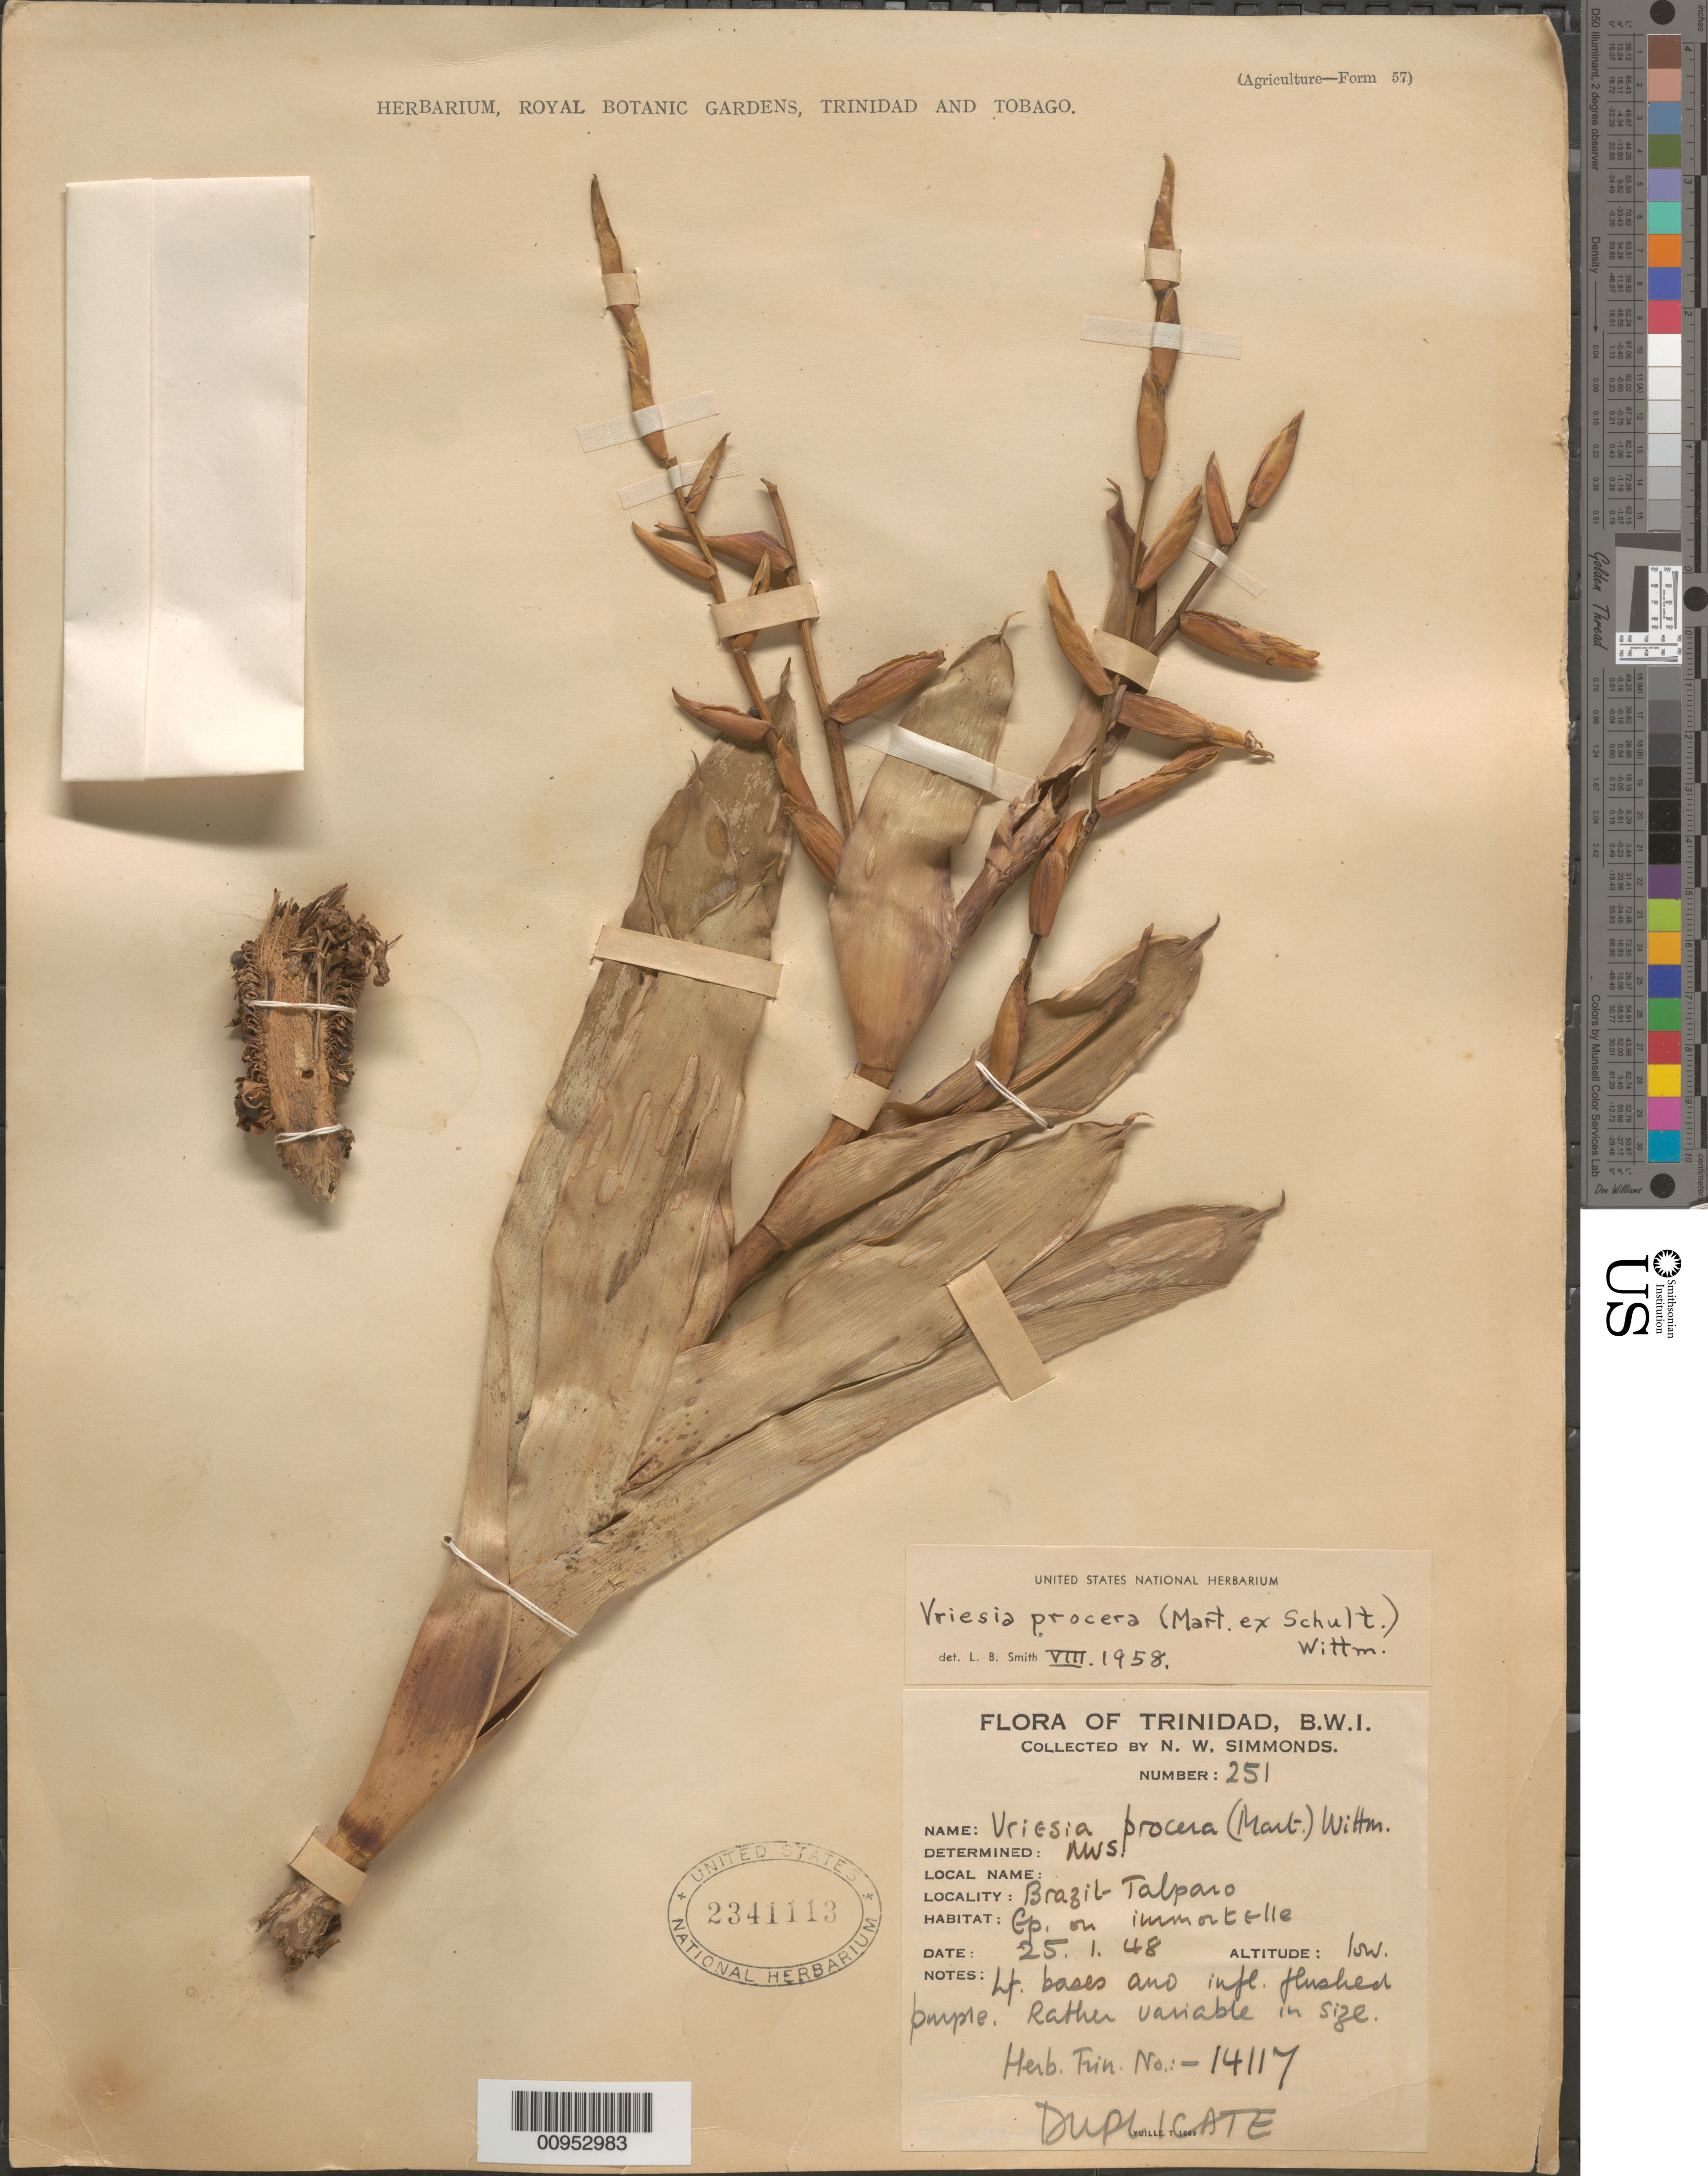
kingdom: Plantae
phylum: Tracheophyta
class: Liliopsida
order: Poales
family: Bromeliaceae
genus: Vriesea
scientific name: Vriesea procera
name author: (Mart. ex Schult. & Schult. f.) Wittm.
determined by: Smith, Lyman B., (US), NMNH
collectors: N. W. Simmonds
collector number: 251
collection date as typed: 25 Jan 1948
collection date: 1948-01-25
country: Trinidad and Tobago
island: Trinidad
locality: Brazil-Talparo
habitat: Gp. on immortelle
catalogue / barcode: US 2341113